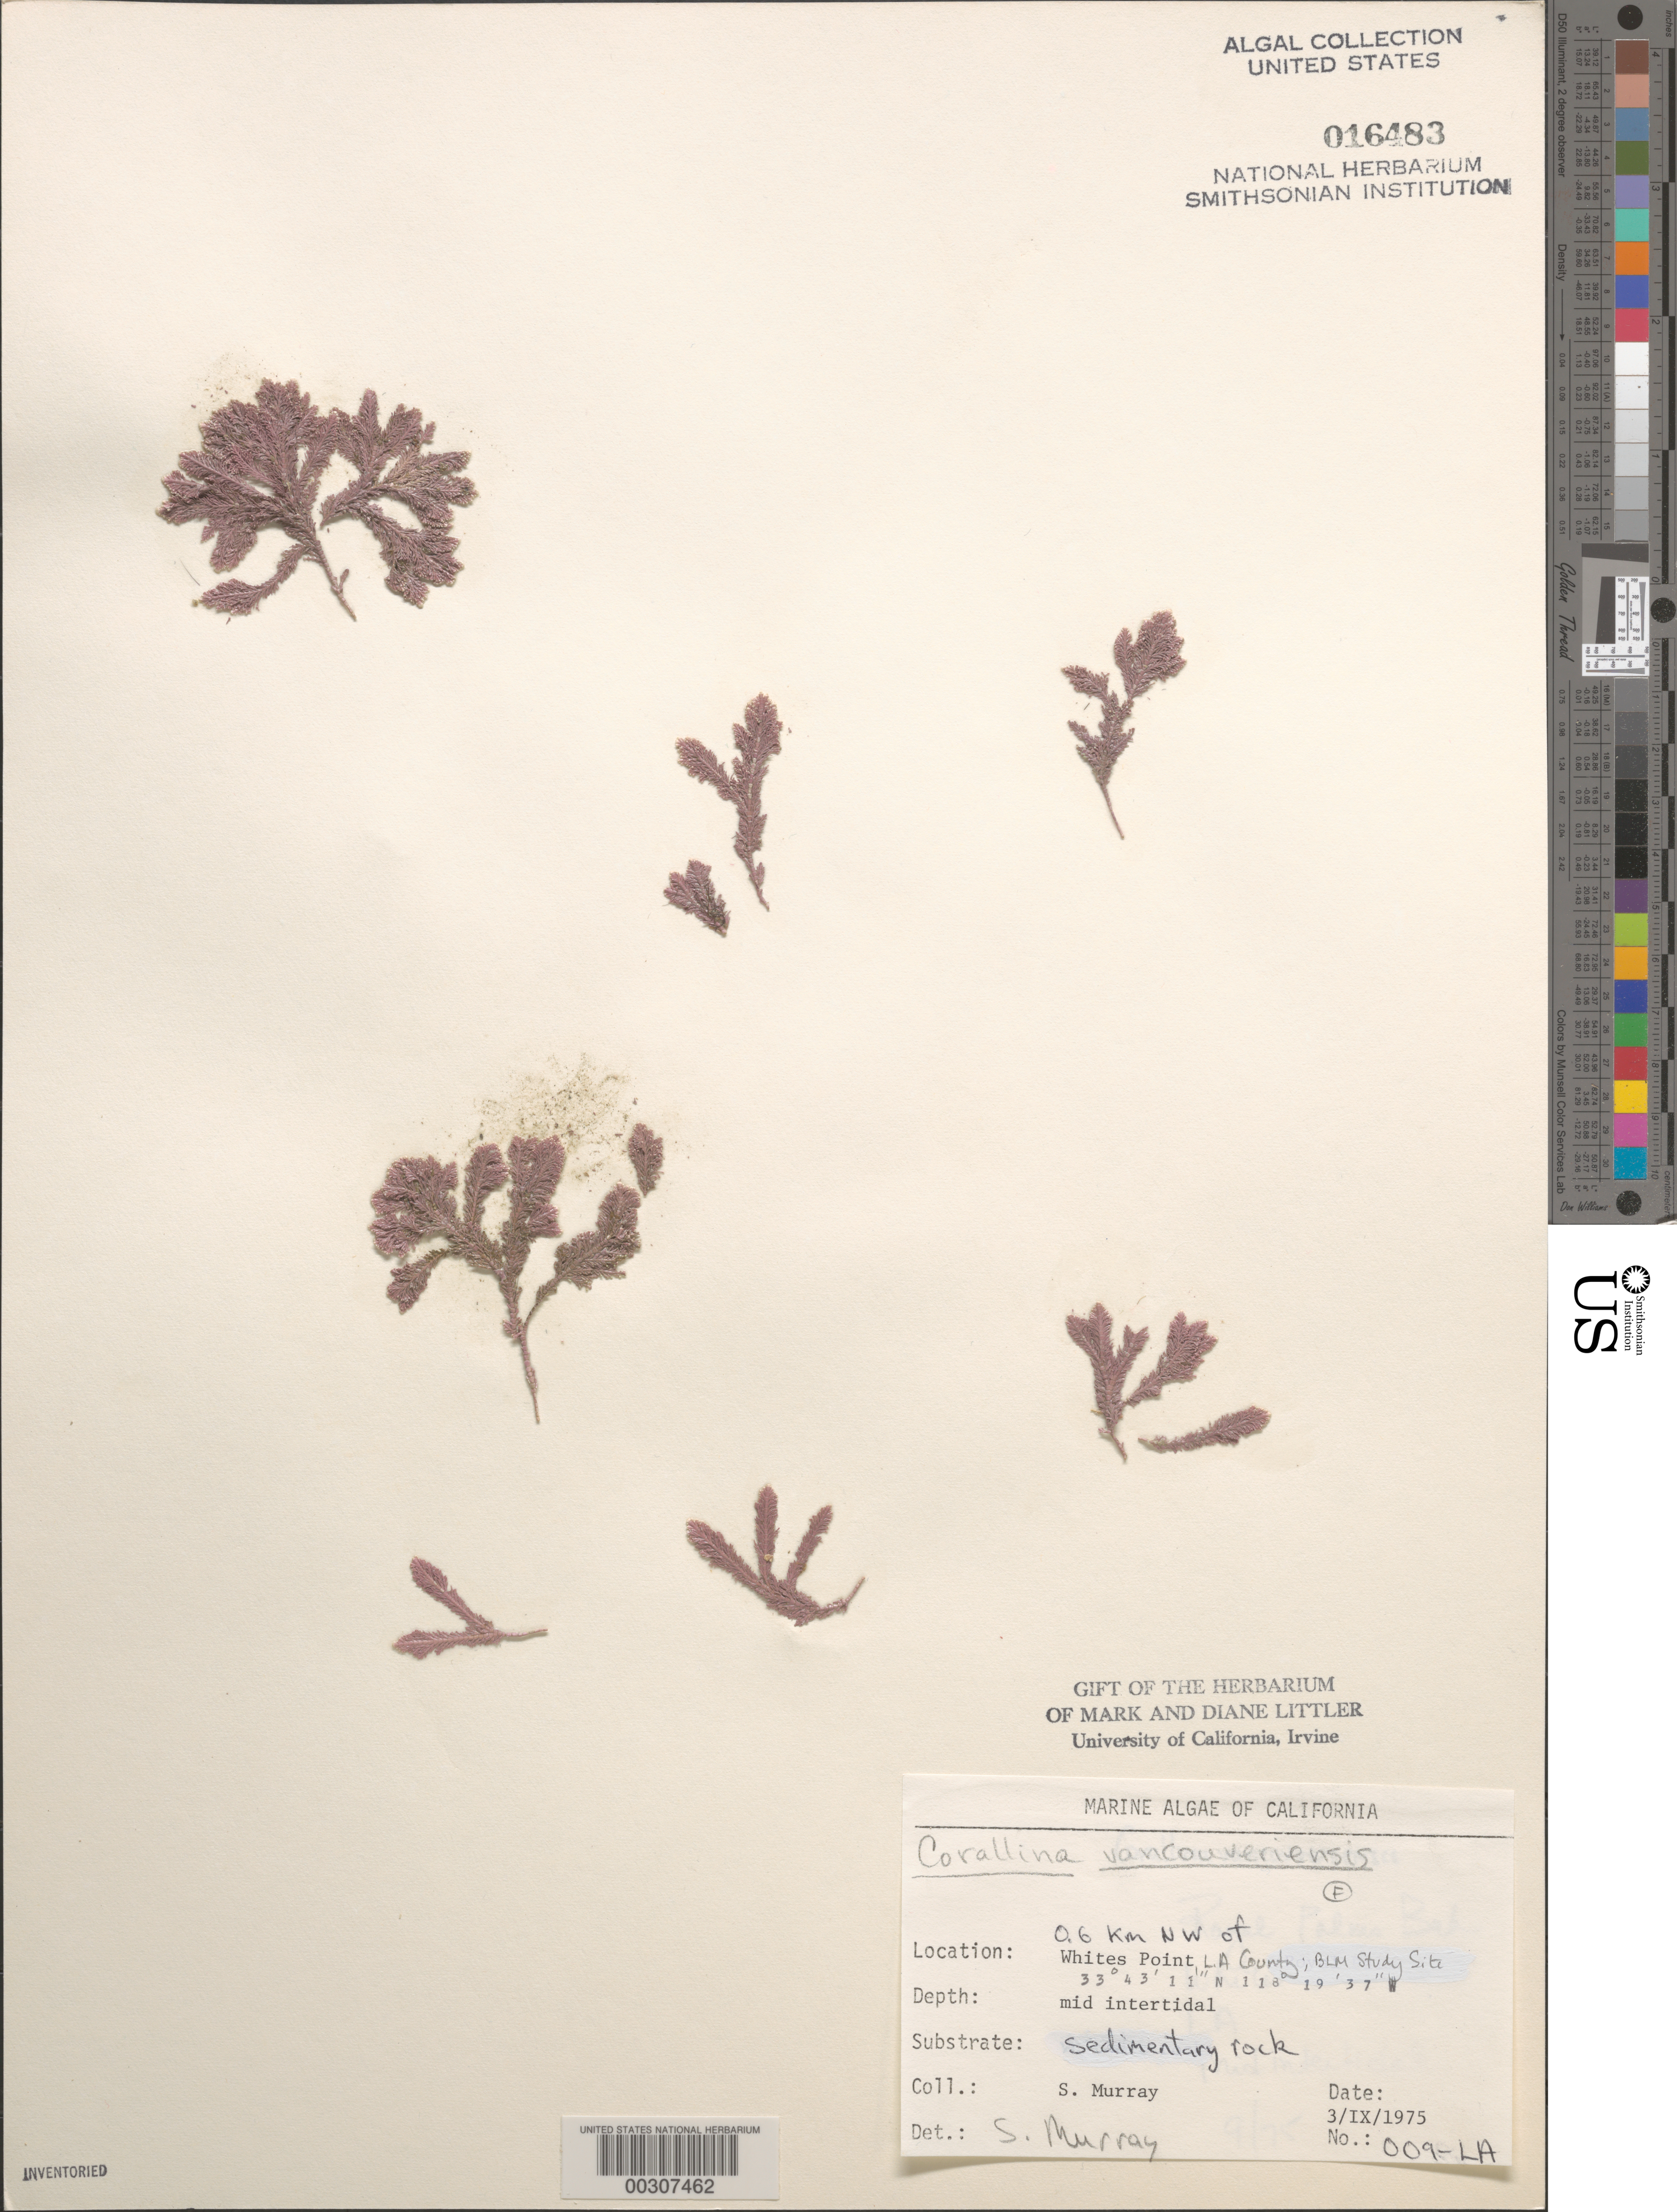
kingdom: Plantae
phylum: Rhodophyta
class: Florideophyceae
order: Corallinales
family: Corallinaceae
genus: Corallina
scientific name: Corallina vancouveriensis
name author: Yendo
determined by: Murray, S. N.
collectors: S. N. Murray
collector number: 009-la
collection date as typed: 03 Sep 1975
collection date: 1975-09-03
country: United States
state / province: California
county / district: Los Angeles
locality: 0.6 km northwest of Whites Point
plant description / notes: BLM-SOCALBIGHT Rocky Intertidal Survey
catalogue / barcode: US 16483